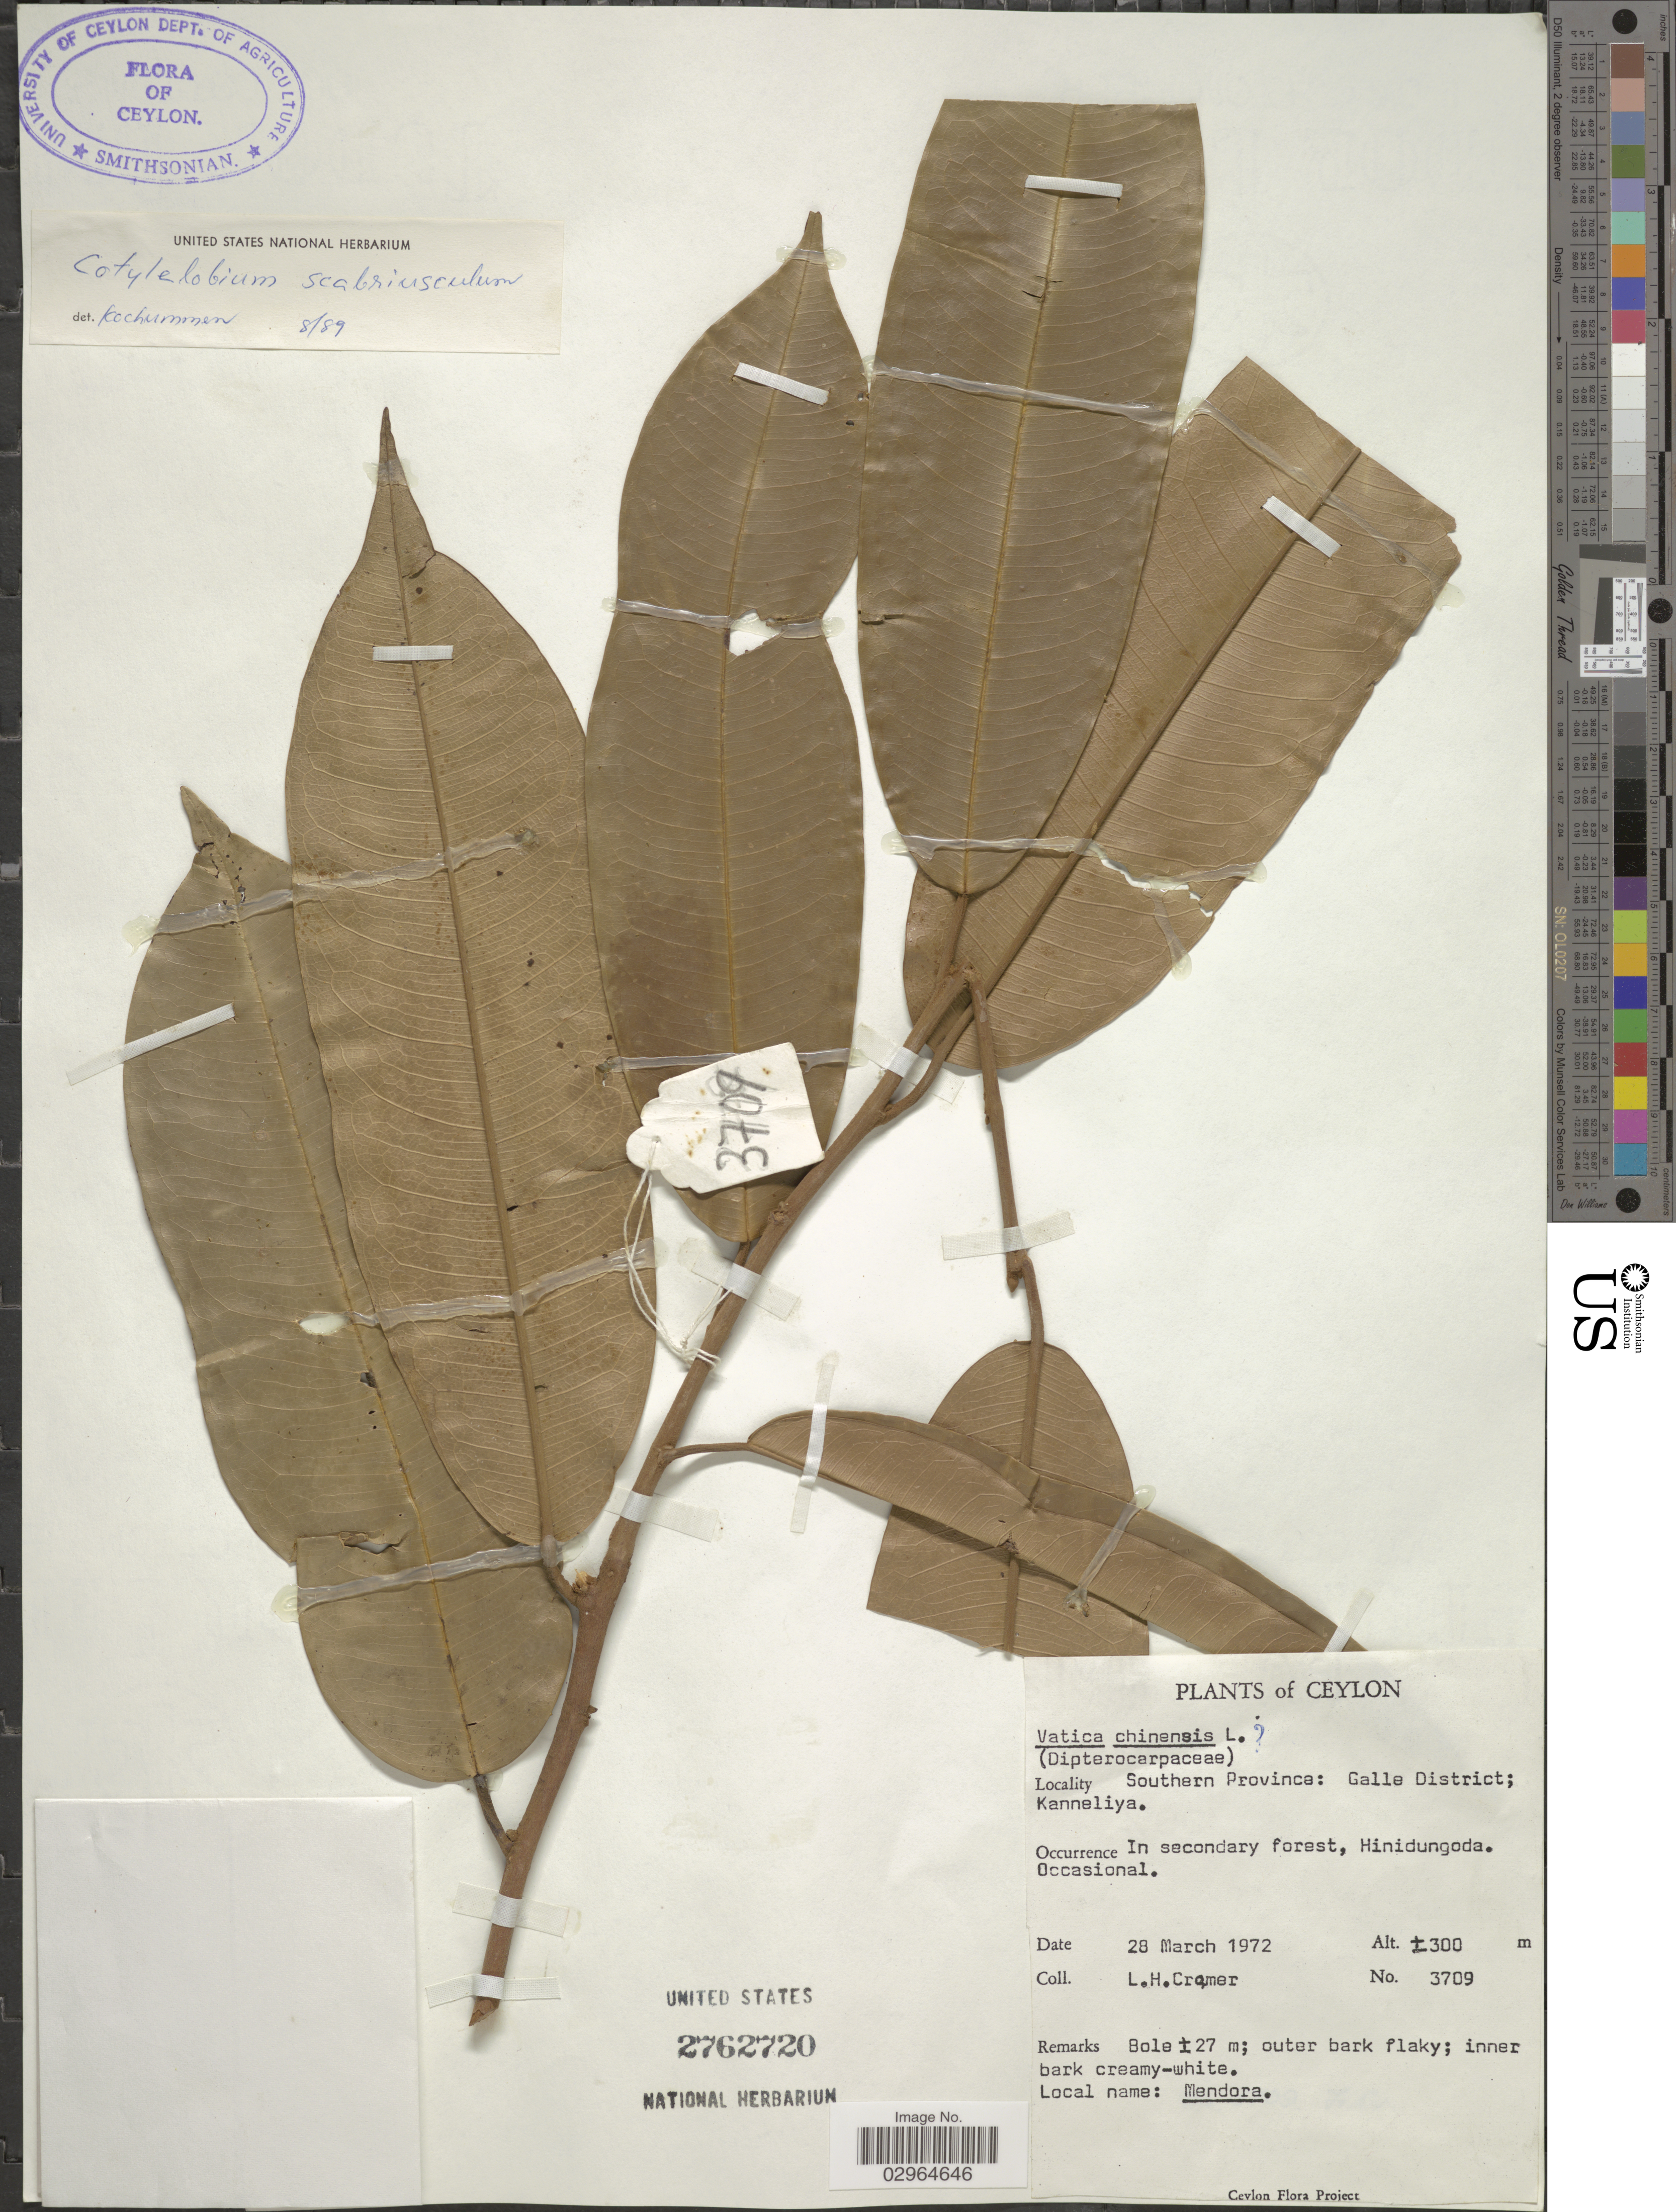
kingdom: Plantae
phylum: Tracheophyta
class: Magnoliopsida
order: Malvales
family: Dipterocarpaceae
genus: Cotylelobium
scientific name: Cotylelobium scabriusculum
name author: Brandis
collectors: L. H. Cramer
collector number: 3709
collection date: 1972-03-28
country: Sri Lanka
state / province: Southern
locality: Ceylon. Galle District; Kanneliya. Hinidungoda.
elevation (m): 300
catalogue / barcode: US 2762720